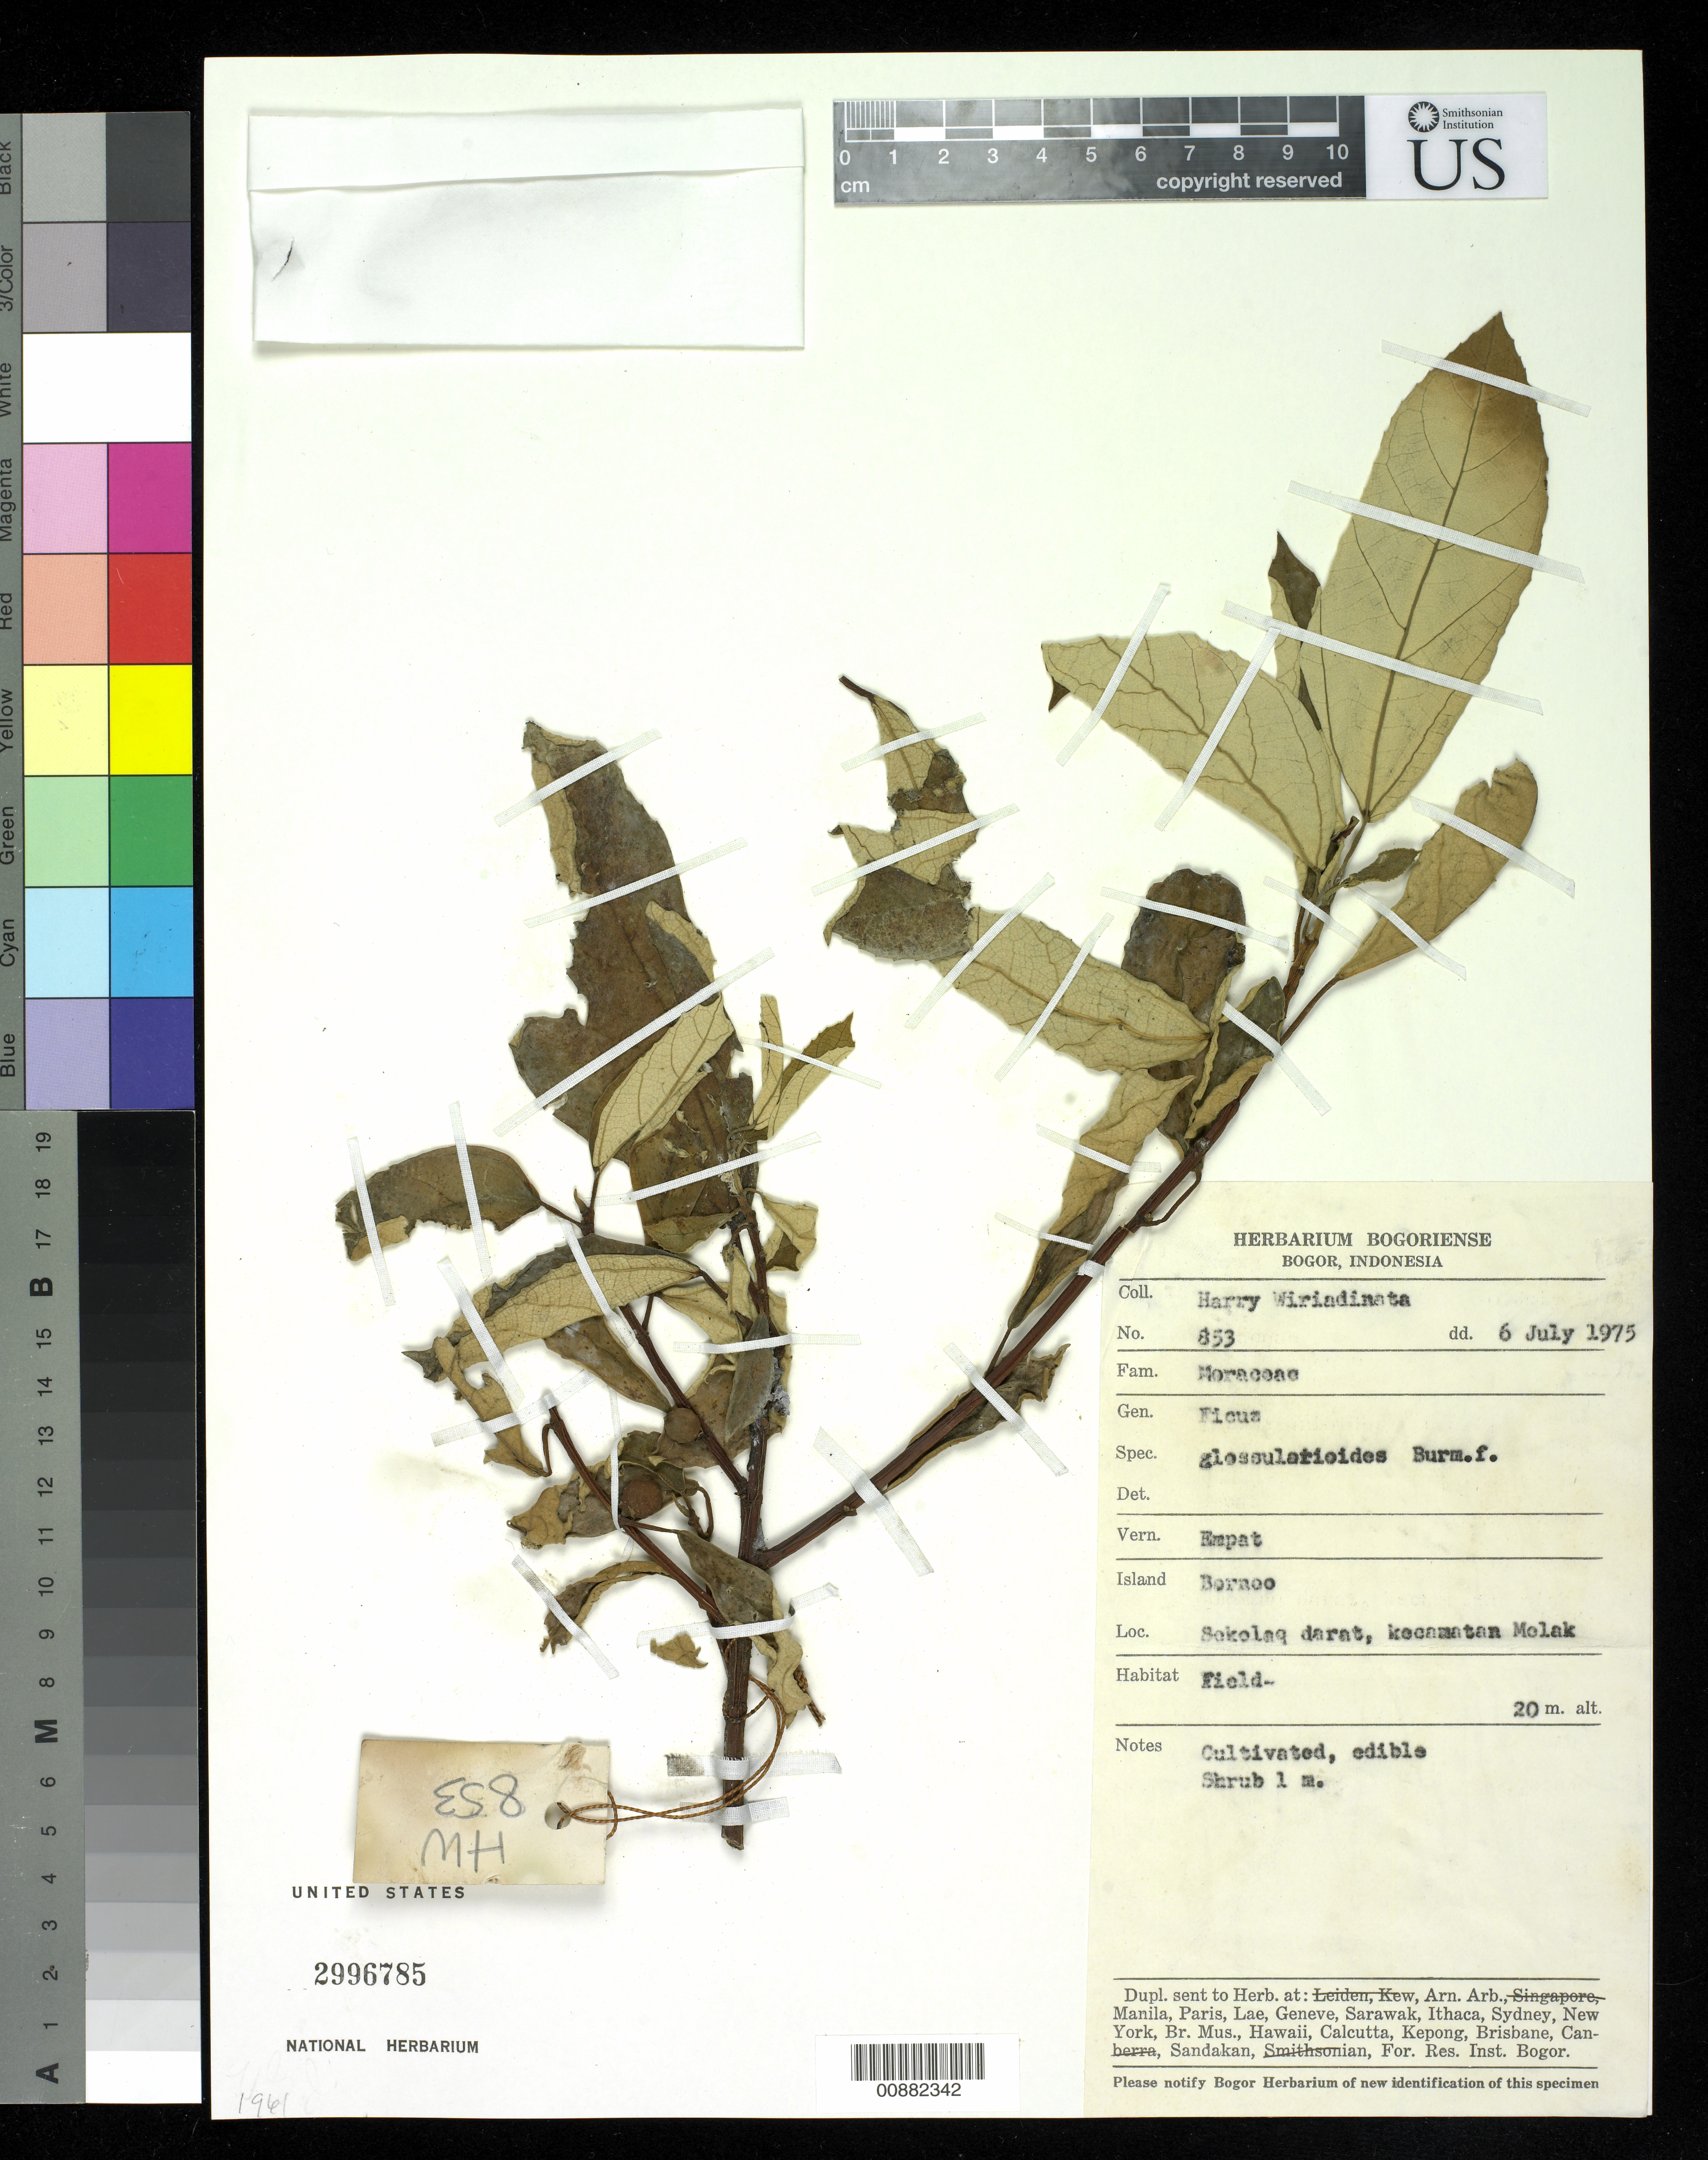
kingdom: Plantae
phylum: Tracheophyta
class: Magnoliopsida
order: Rosales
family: Moraceae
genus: Ficus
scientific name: Ficus grossularioides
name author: Burm. f.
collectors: H. Wiriadinata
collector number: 853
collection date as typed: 06 Jul 1975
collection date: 1975-07-06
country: Indonesia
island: Borneo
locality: Sekolaq Darat, Kecamatan Melak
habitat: field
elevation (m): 20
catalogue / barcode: US 2996785